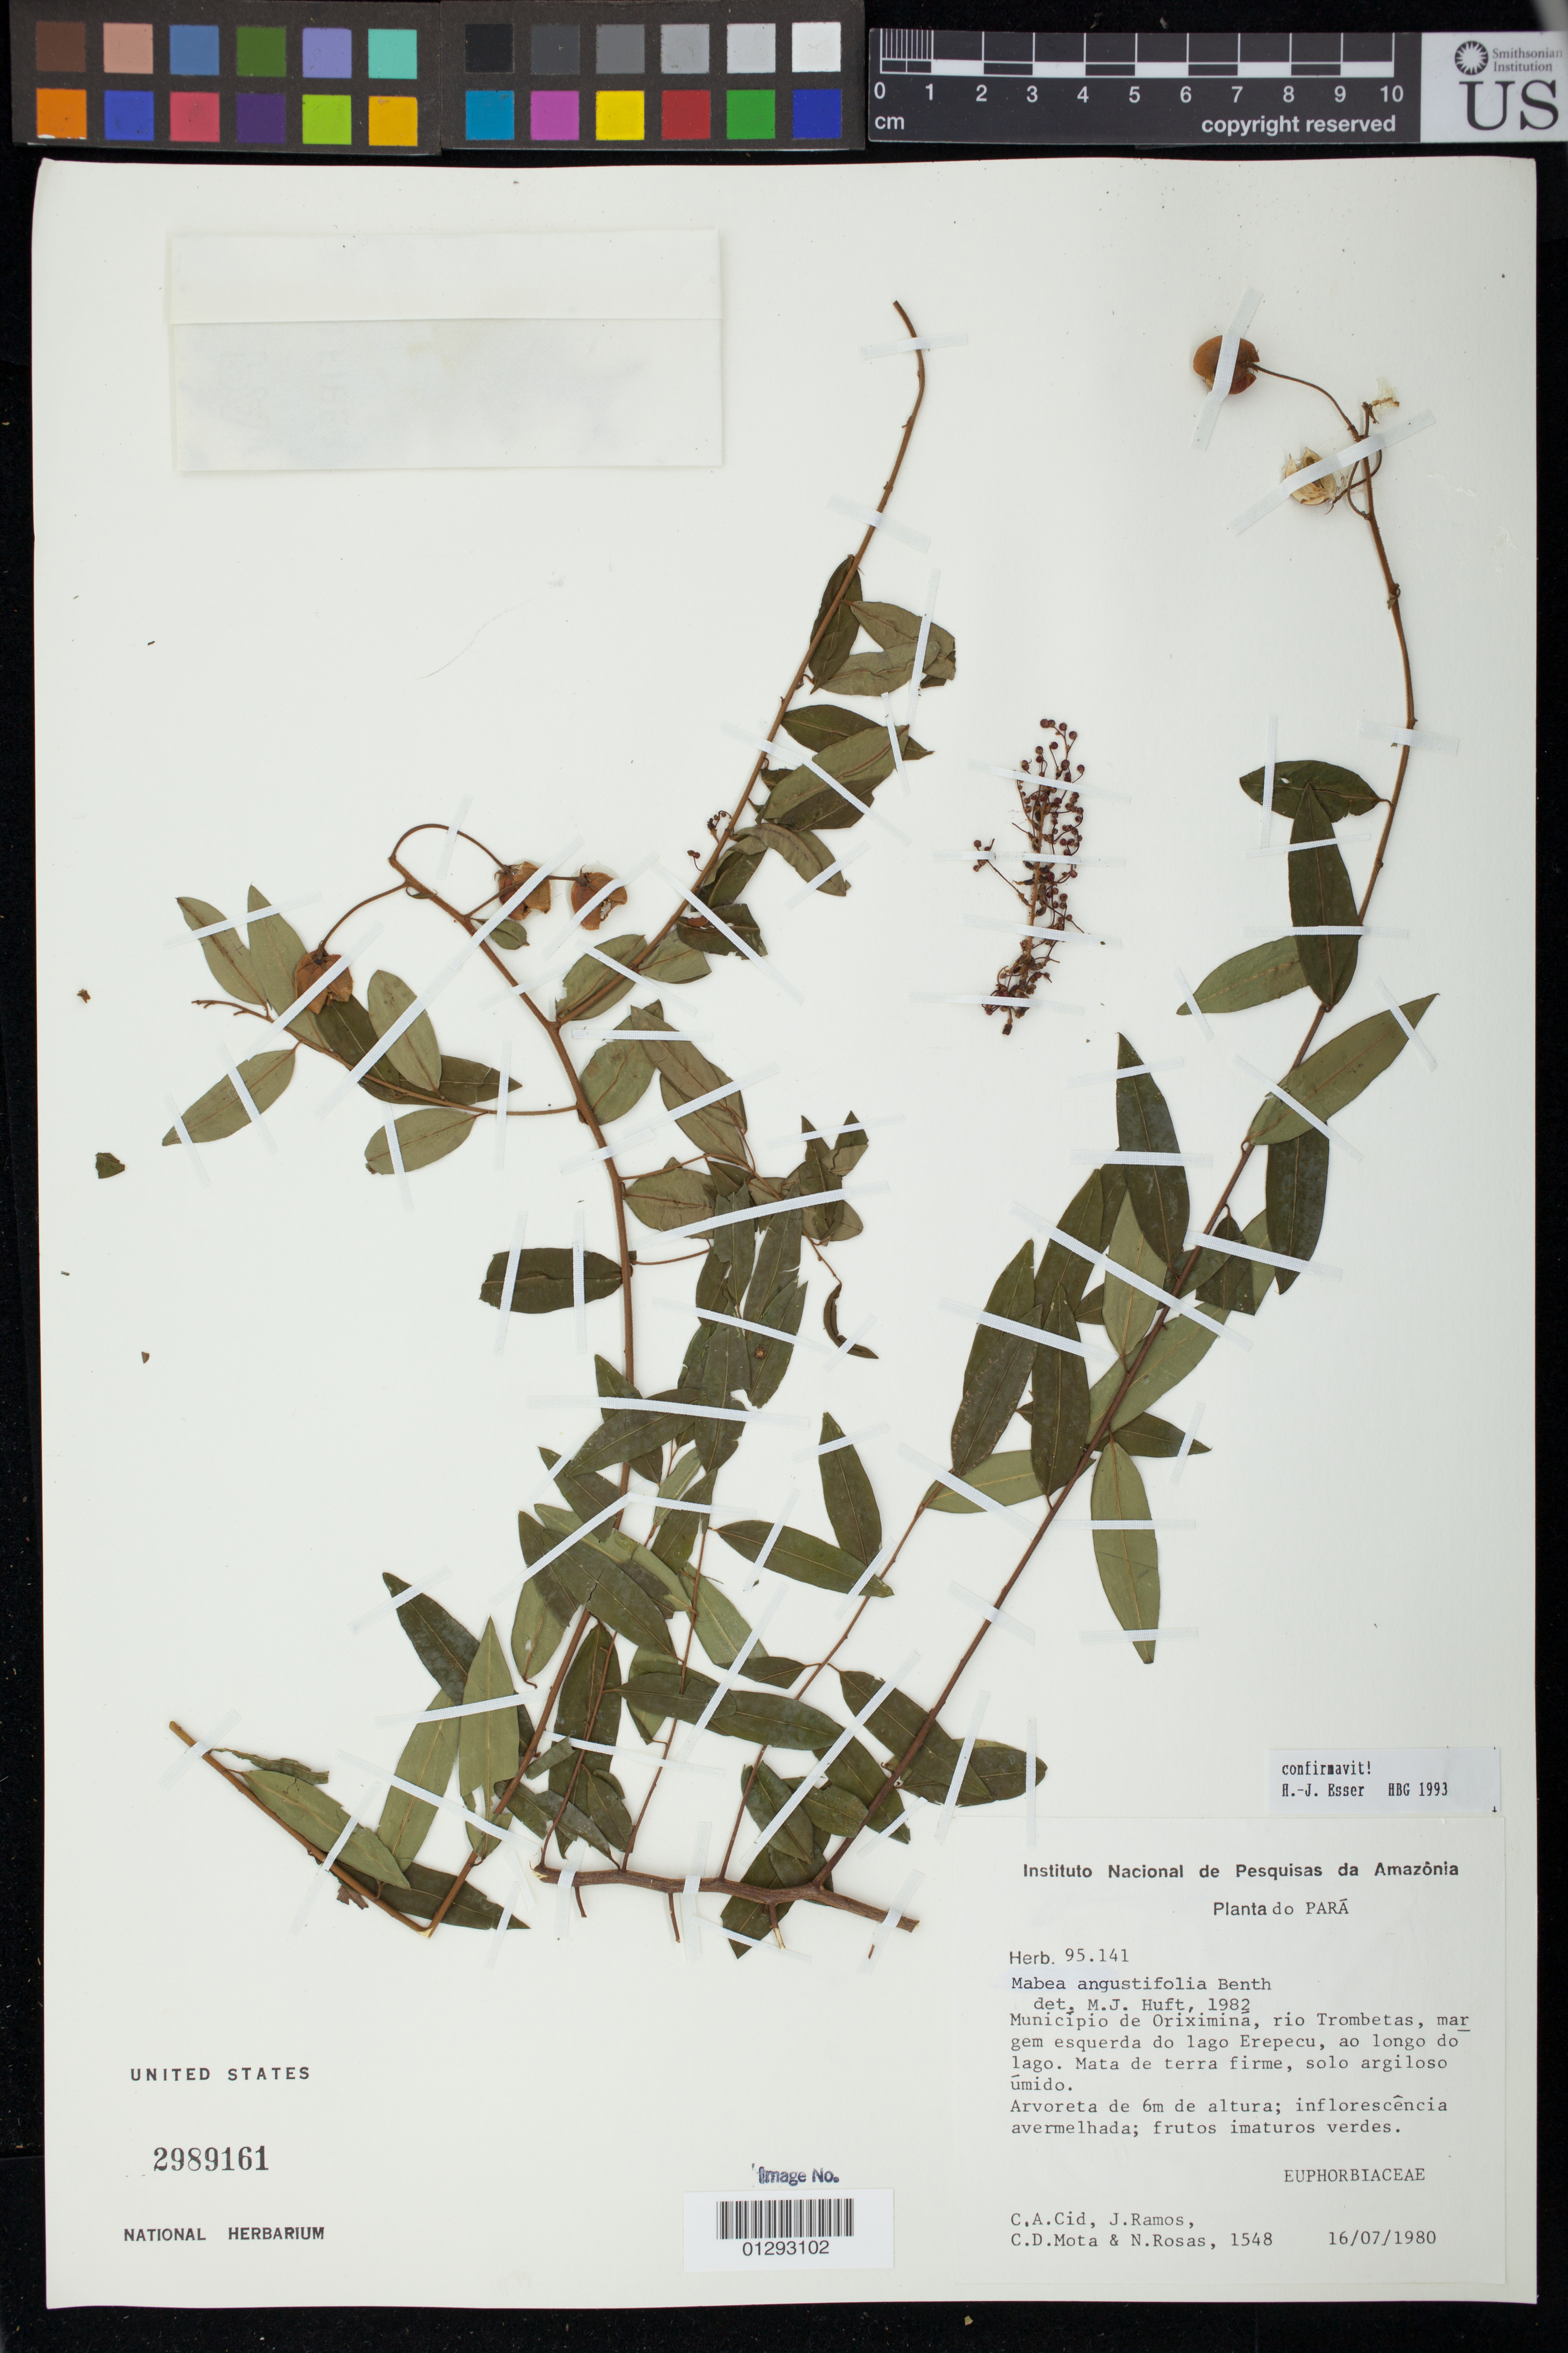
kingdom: Plantae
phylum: Tracheophyta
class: Magnoliopsida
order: Malpighiales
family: Euphorbiaceae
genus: Mabea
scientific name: Mabea angustifolia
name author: Spruce ex Benth.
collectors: C. A. Cid Ferreira, J. Ramos, C. D. Mota & N. Rosas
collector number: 1548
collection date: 1980-07-16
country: Brazil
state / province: Para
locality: Municipio de Oriximina, rio Trombetas, margem esquerda do lago Erepecu, ao longo do lago.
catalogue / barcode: US 2989161